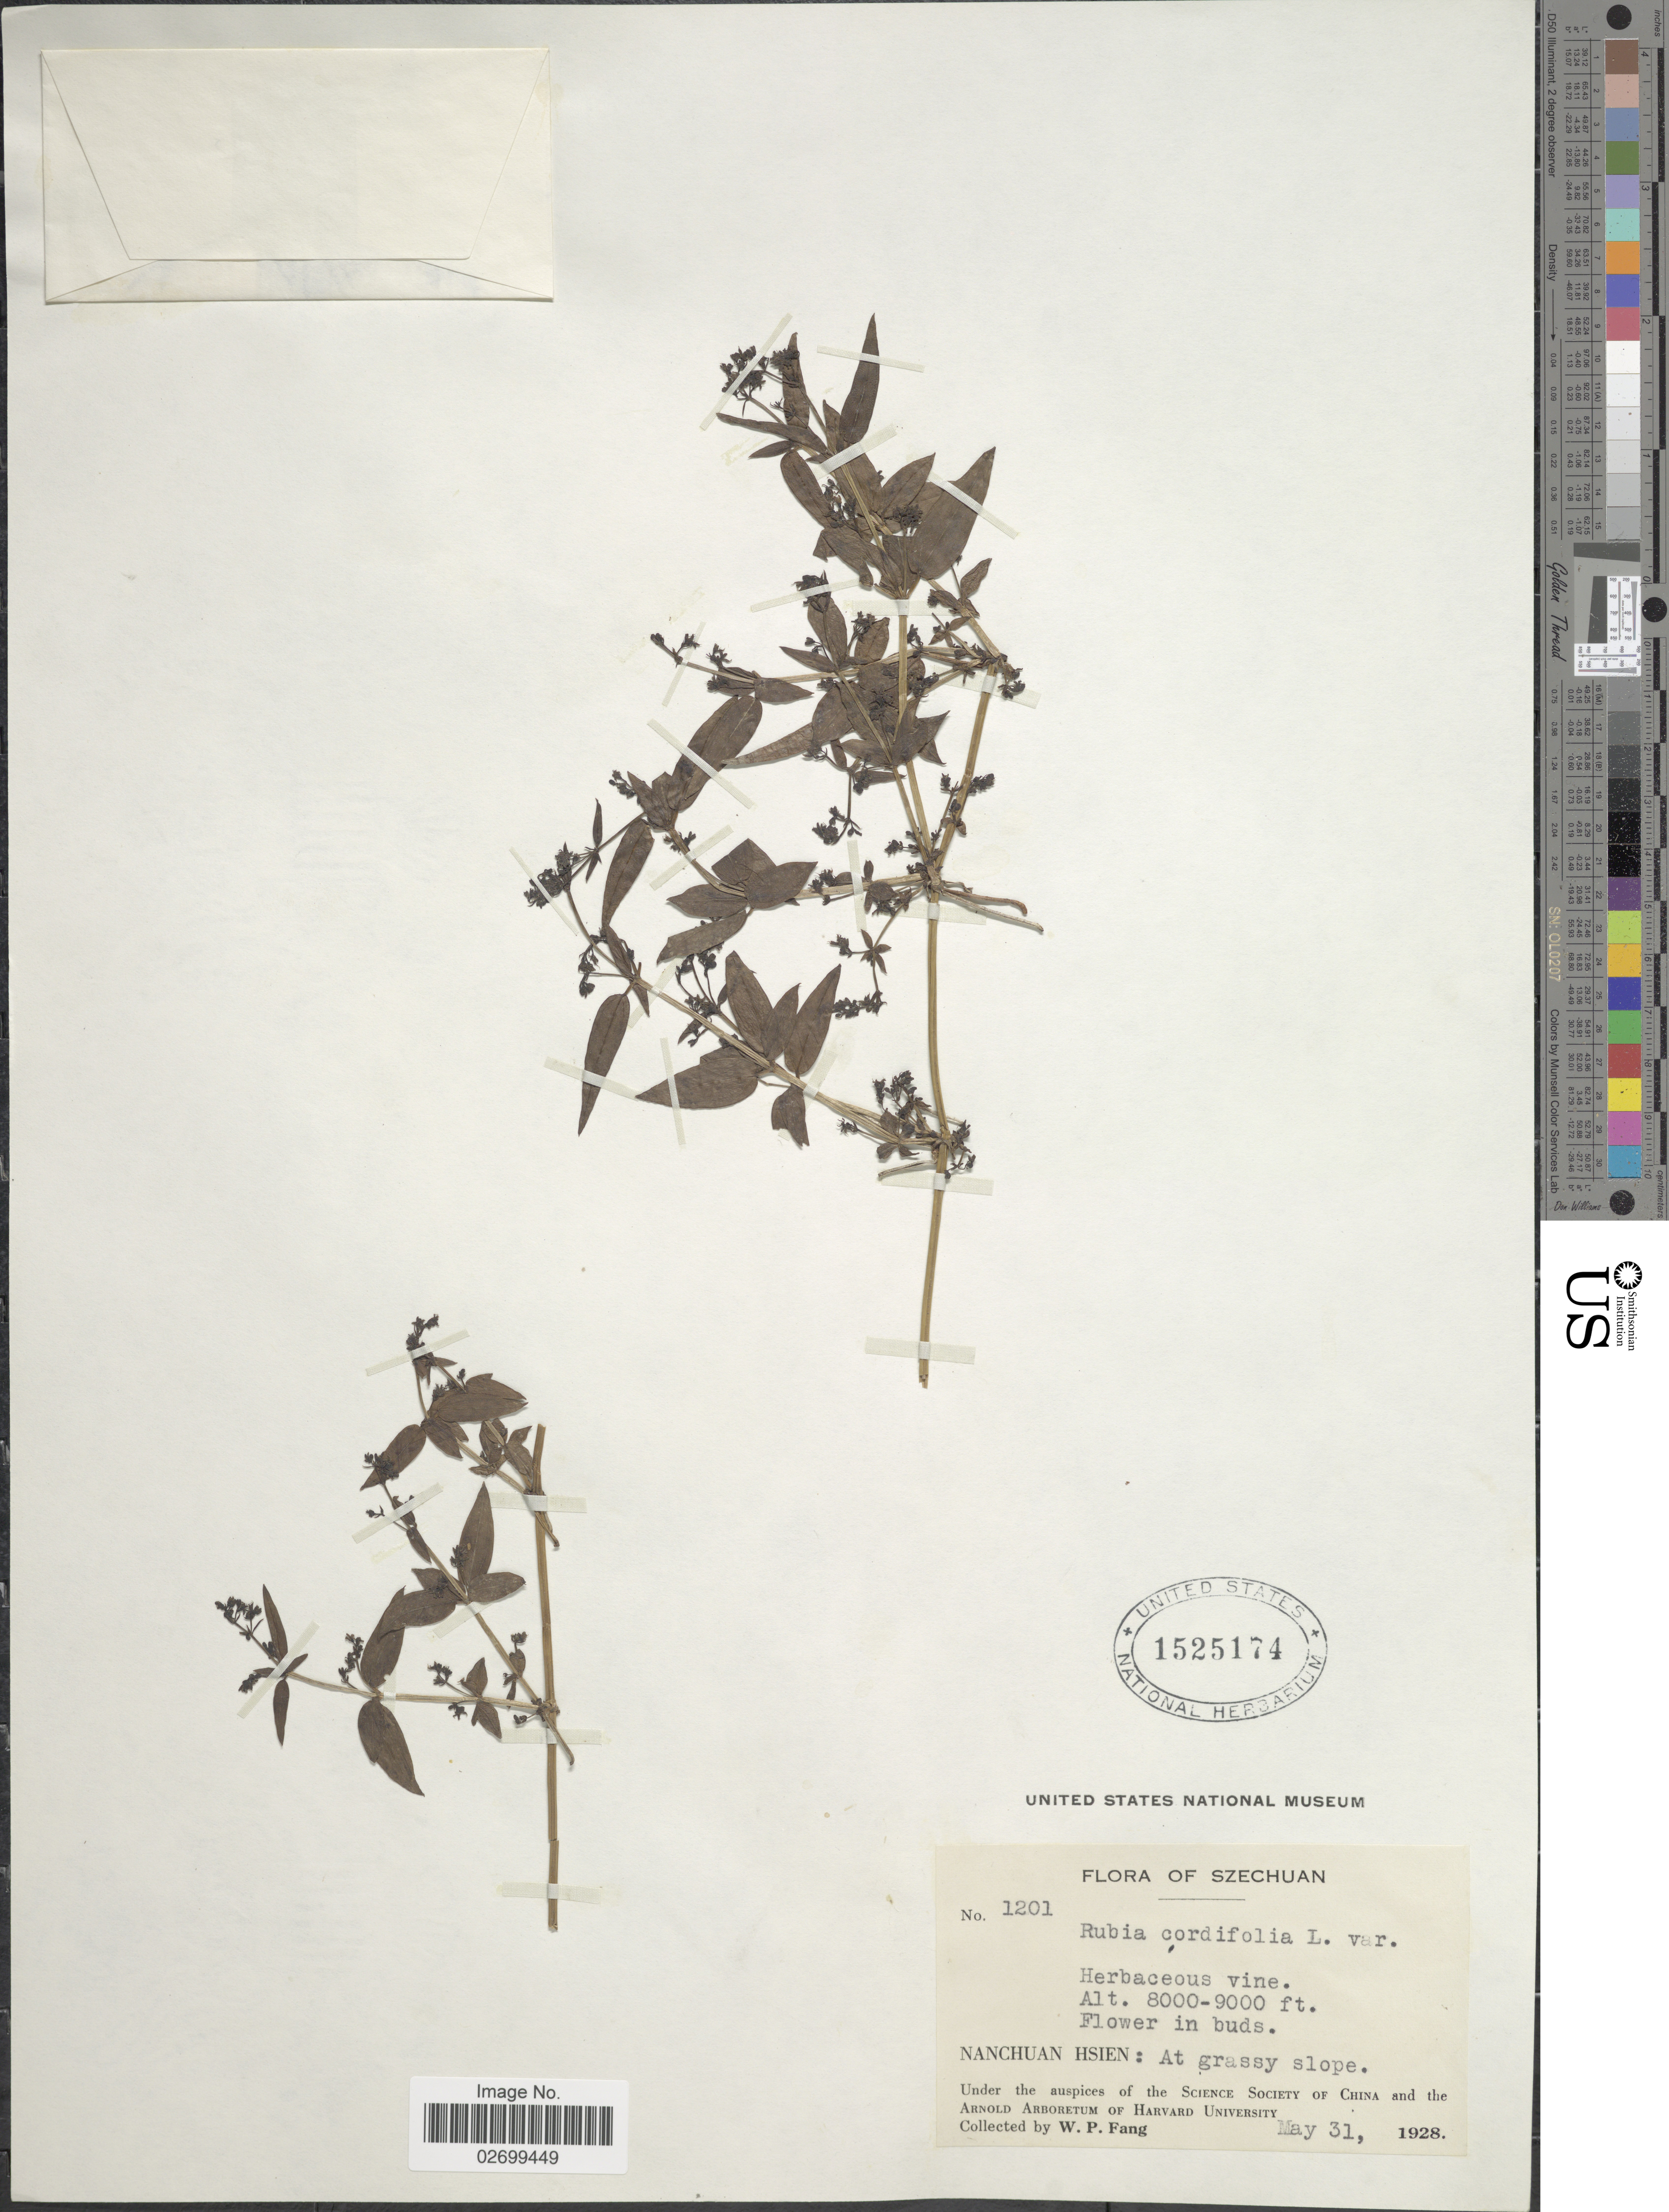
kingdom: Plantae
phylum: Tracheophyta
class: Magnoliopsida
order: Gentianales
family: Rubiaceae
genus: Rubia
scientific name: Rubia cordifolia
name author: L.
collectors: W. P. Fang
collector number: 1201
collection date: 1928-05-31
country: China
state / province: Sichuan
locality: Szechuan, Nanchuan Hsien: at grassy slope.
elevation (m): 2438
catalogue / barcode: US 1525174